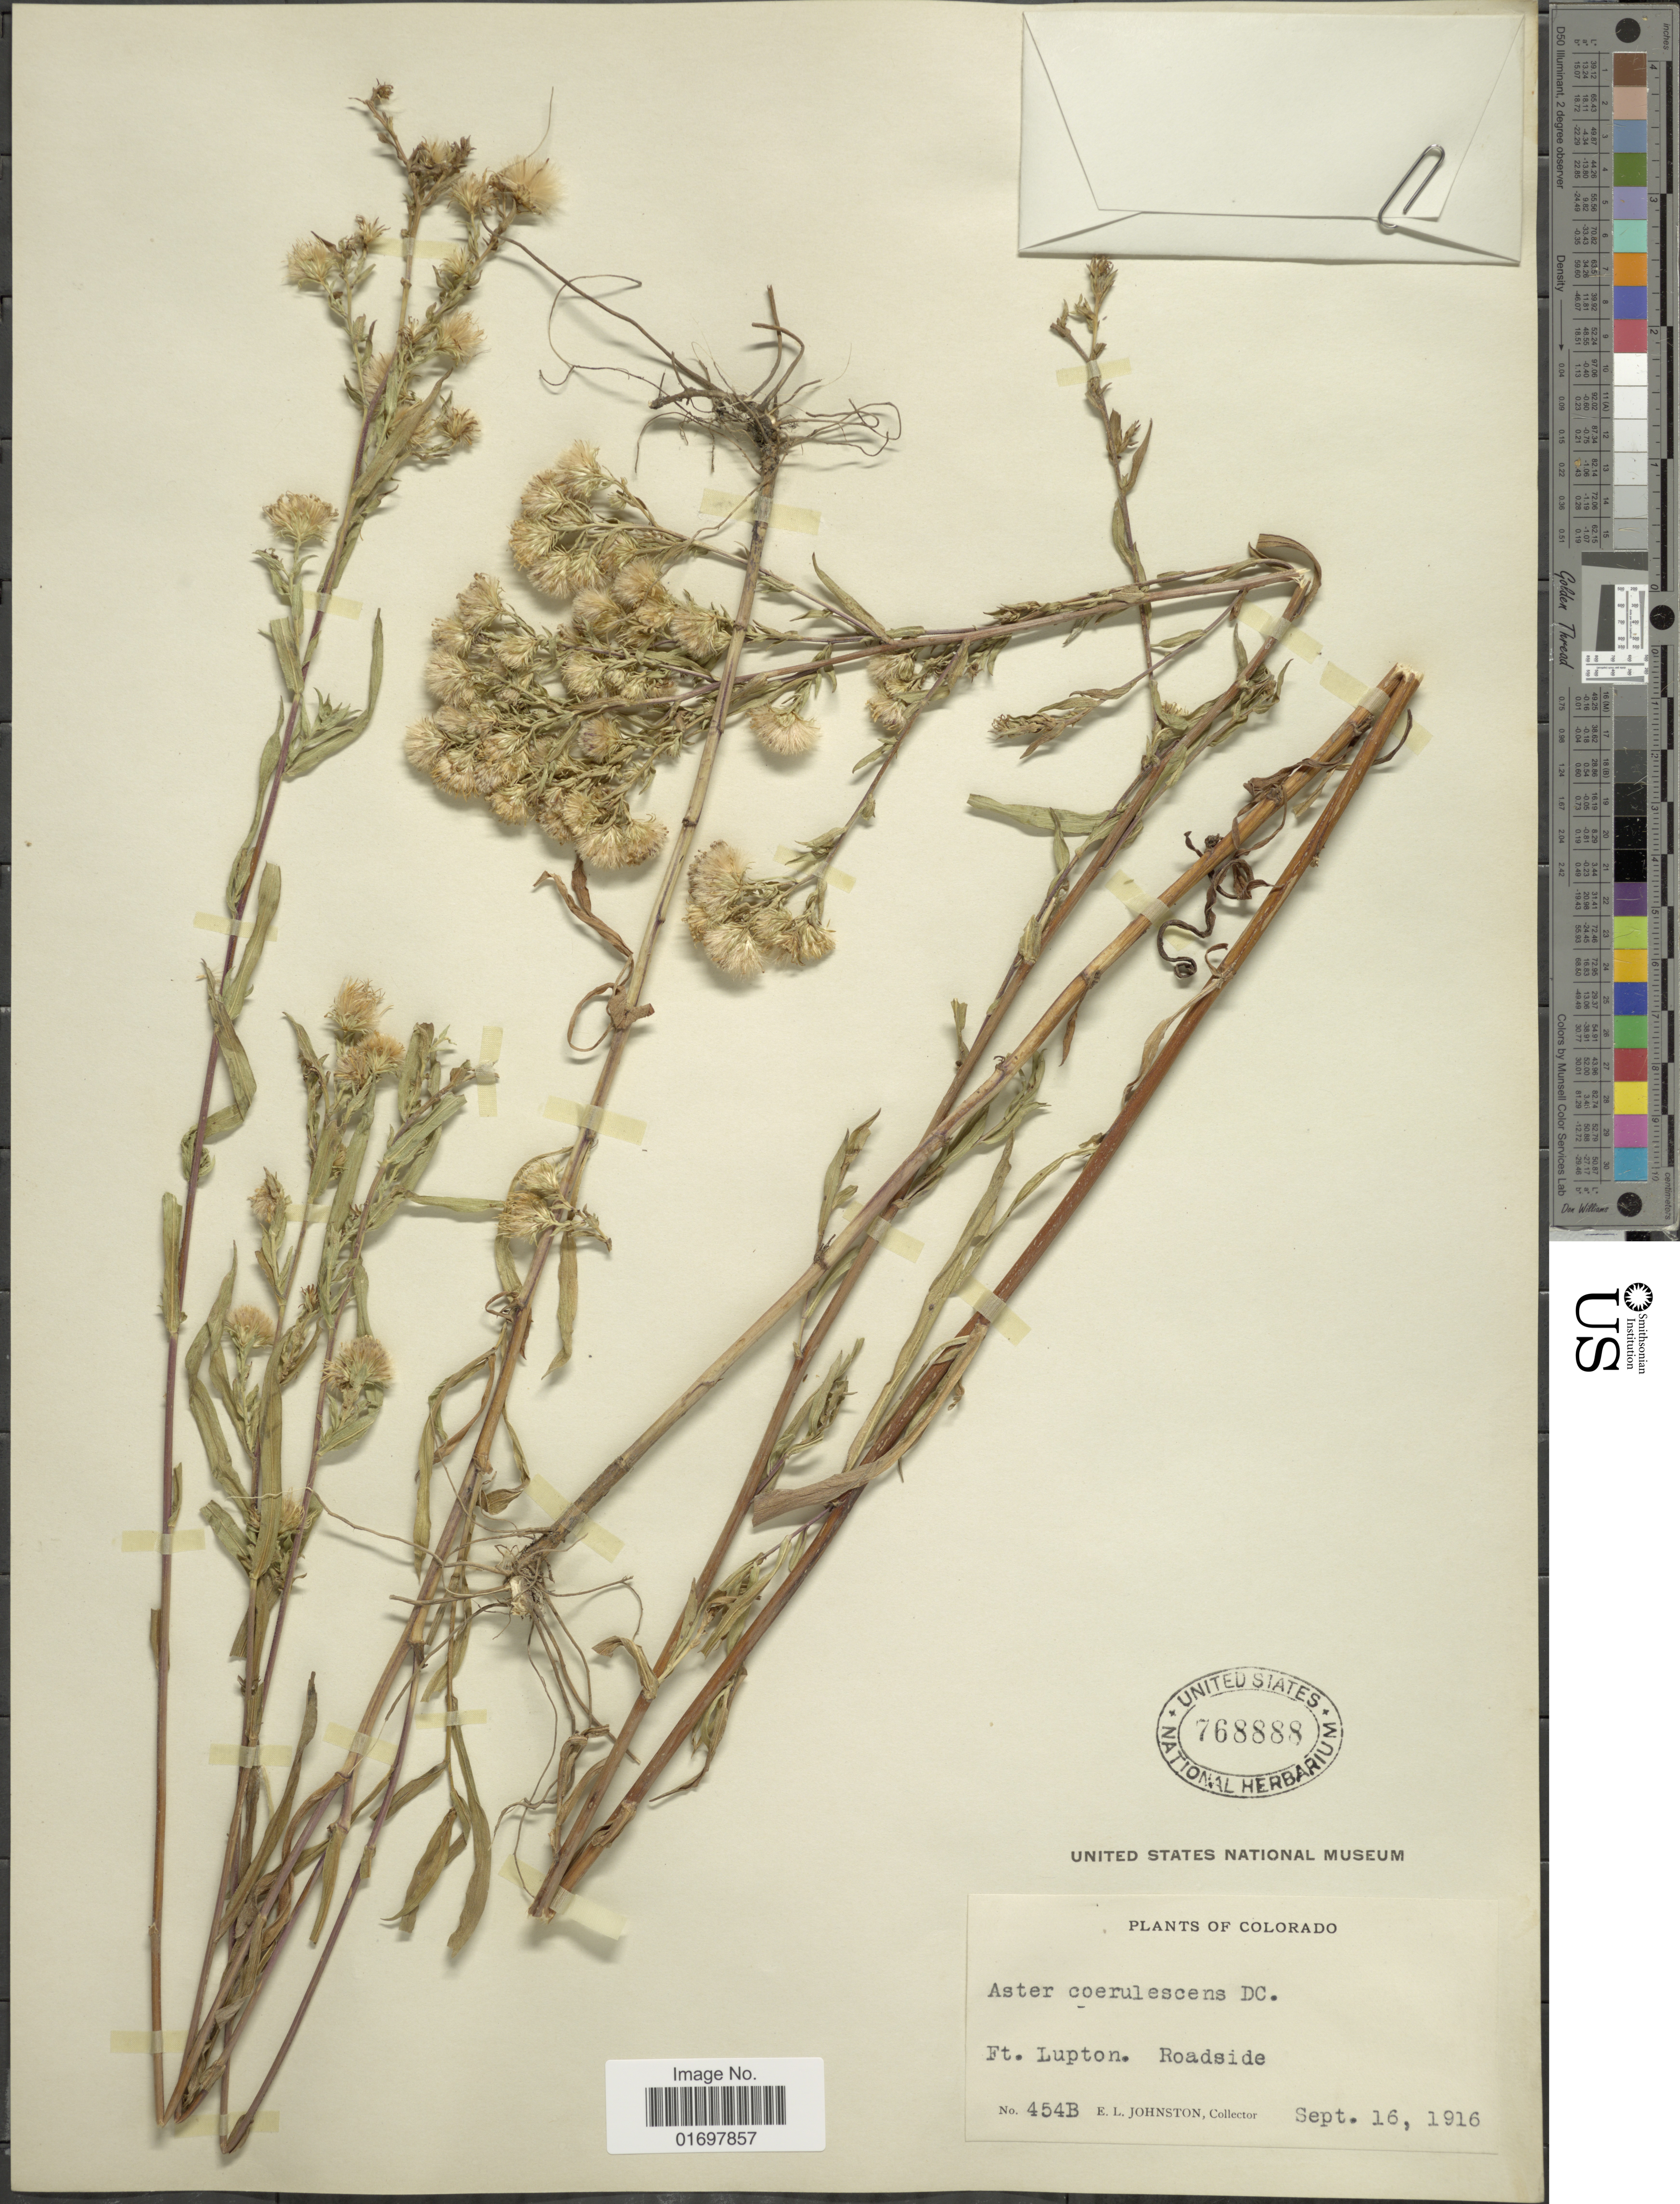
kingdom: Plantae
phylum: Tracheophyta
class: Magnoliopsida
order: Asterales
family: Asteraceae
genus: Symphyotrichum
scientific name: Symphyotrichum lanceolatum var. hesperium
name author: (A. Gray) G.L. Nesom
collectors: E. L. Johnston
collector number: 454B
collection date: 1916-09-16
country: United States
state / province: Colorado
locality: Ft. Lupton, Roadside.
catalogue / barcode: US 768888